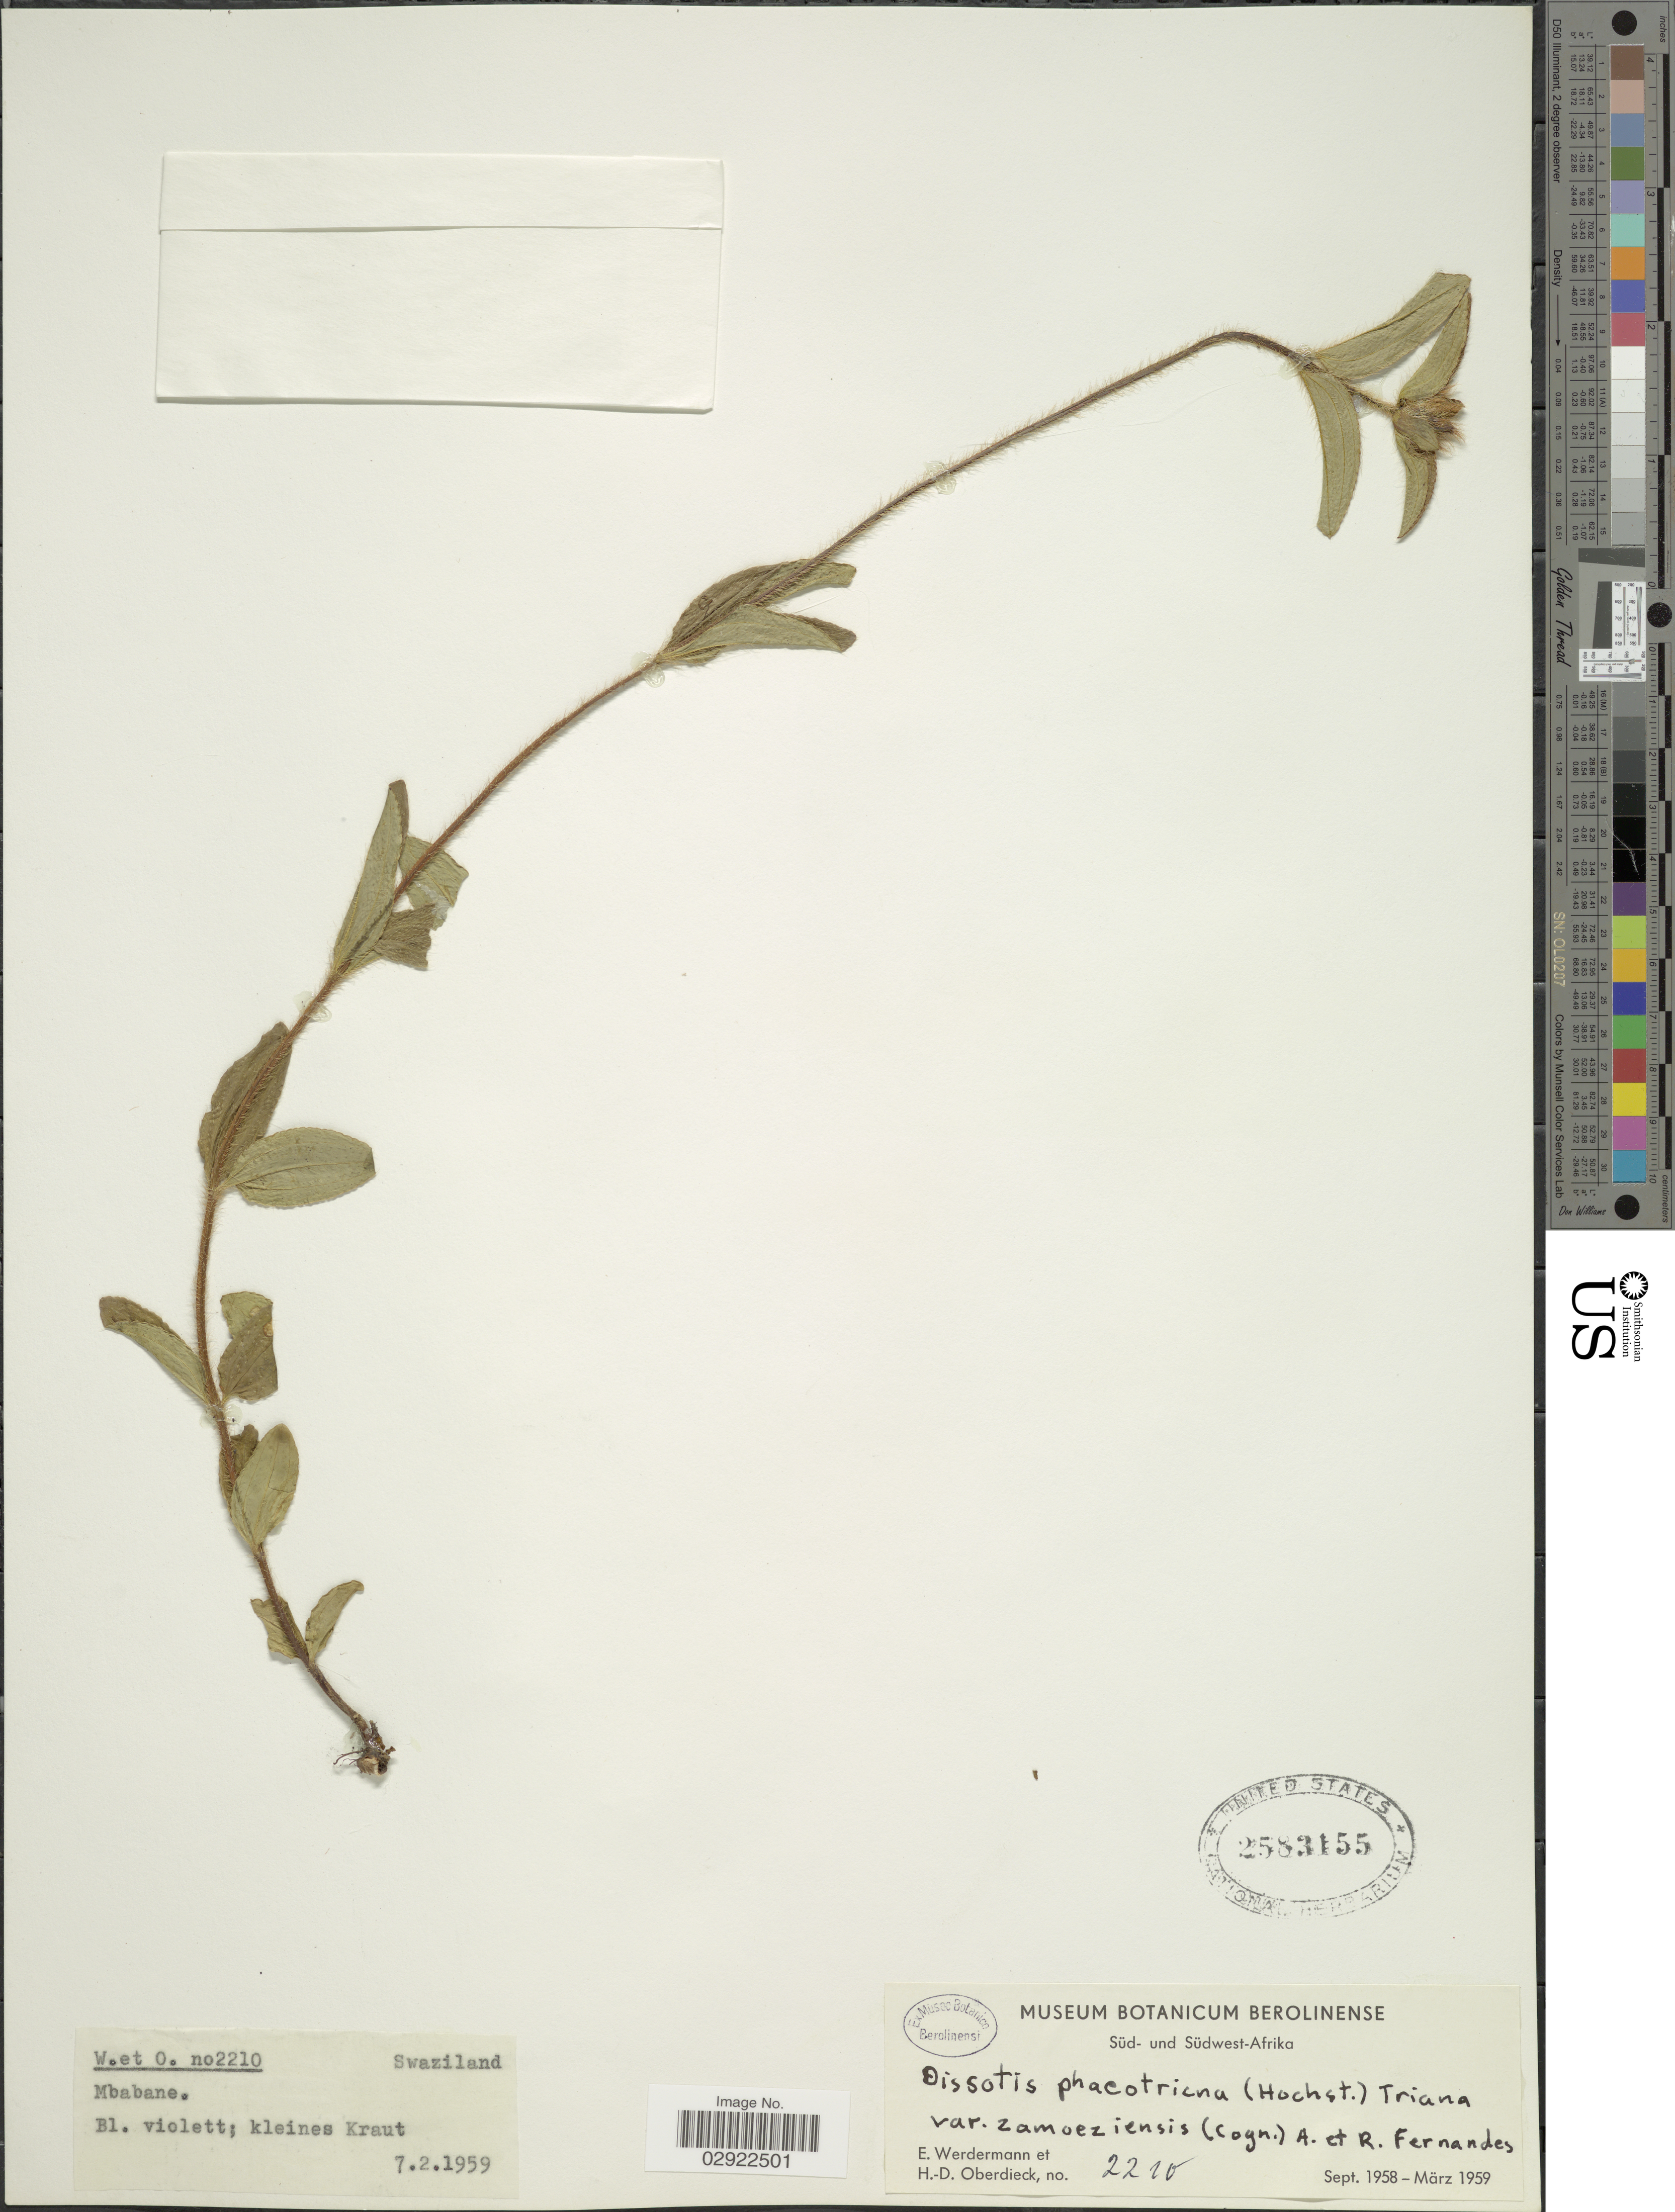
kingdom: Plantae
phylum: Tracheophyta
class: Magnoliopsida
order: Myrtales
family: Melastomataceae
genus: Antherotoma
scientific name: Antherotoma phaeotricha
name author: (Hochst.) Jacq.-Fél.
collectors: E. Werdermann & H. Oberdieck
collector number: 2210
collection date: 1959-02-07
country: Eswatini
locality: Mbabane. Süd- und Südwest-Afrika.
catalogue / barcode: US 2583155